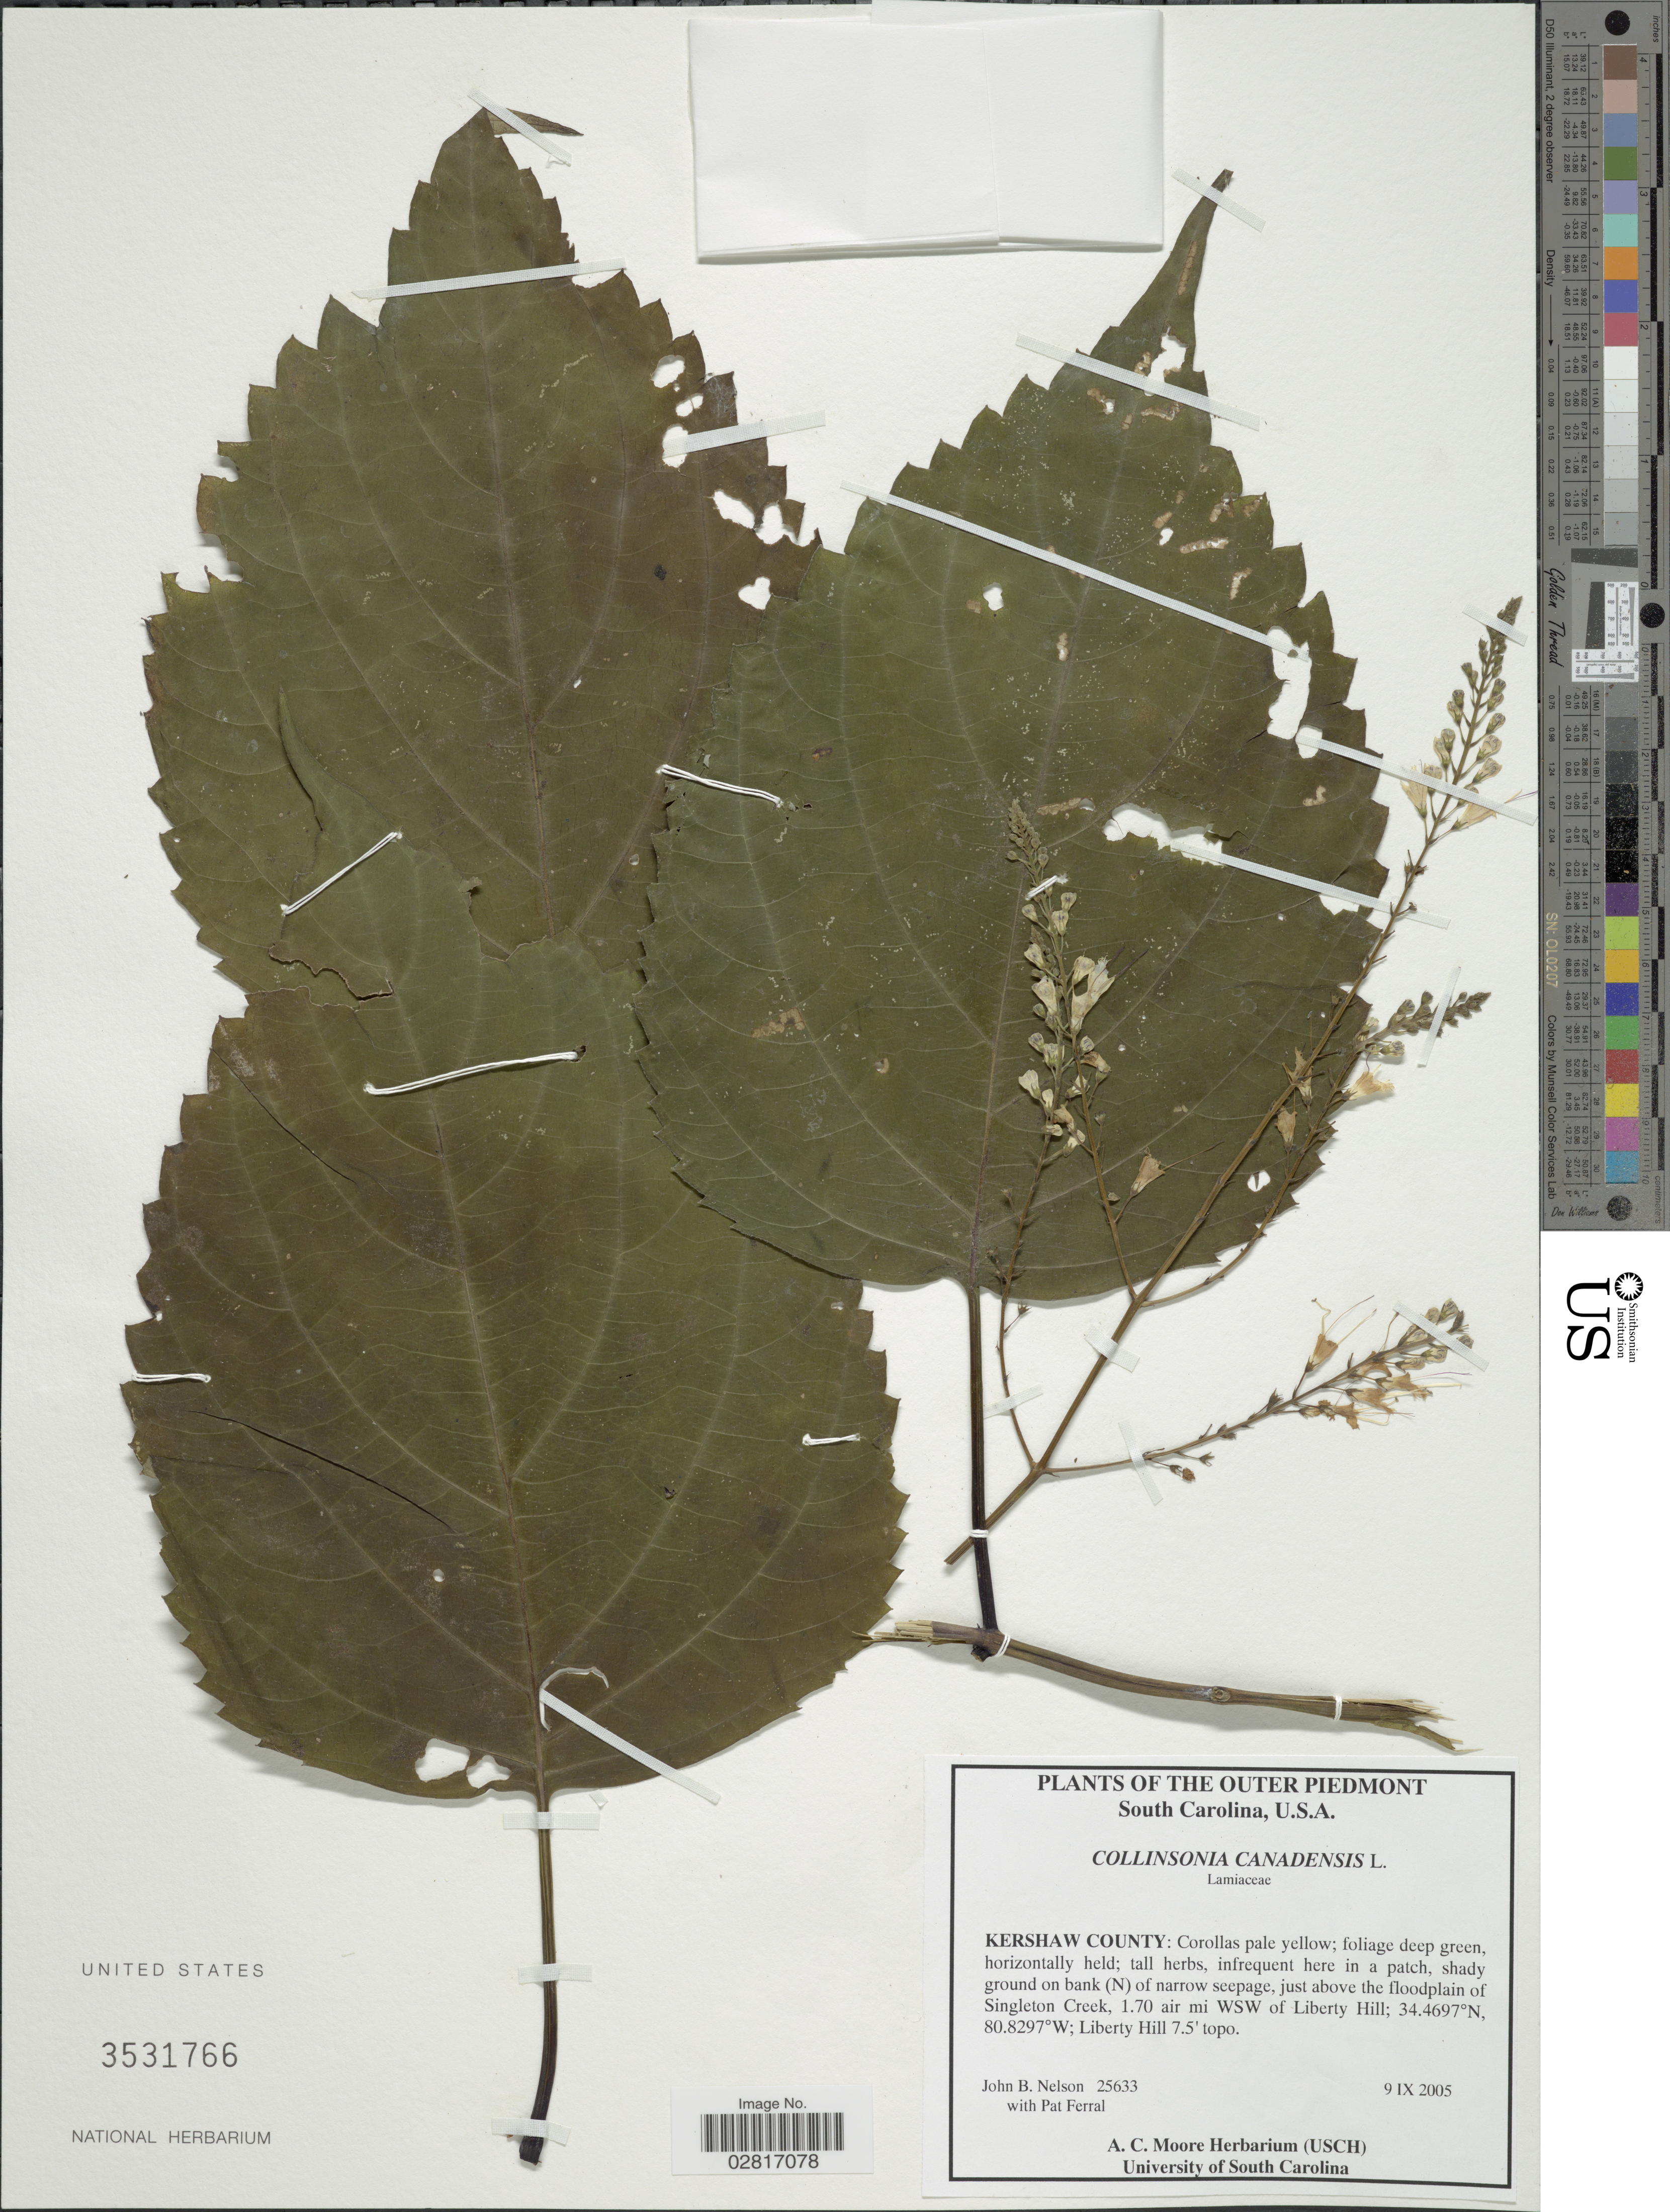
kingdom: Plantae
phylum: Tracheophyta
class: Magnoliopsida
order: Lamiales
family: Lamiaceae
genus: Collinsonia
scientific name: Collinsonia canadensis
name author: L.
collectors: J. Nelson & P. Ferral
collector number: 25633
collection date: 2005-09-09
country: United States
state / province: South Carolina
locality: The Outer Piedmont, U.S.A., Kershaw County: just above the floodplain of Singleton Creek, 1.70 air mi WSW of Liberty Hill, Liberty Hill 7.5' topo.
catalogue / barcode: US 3531766